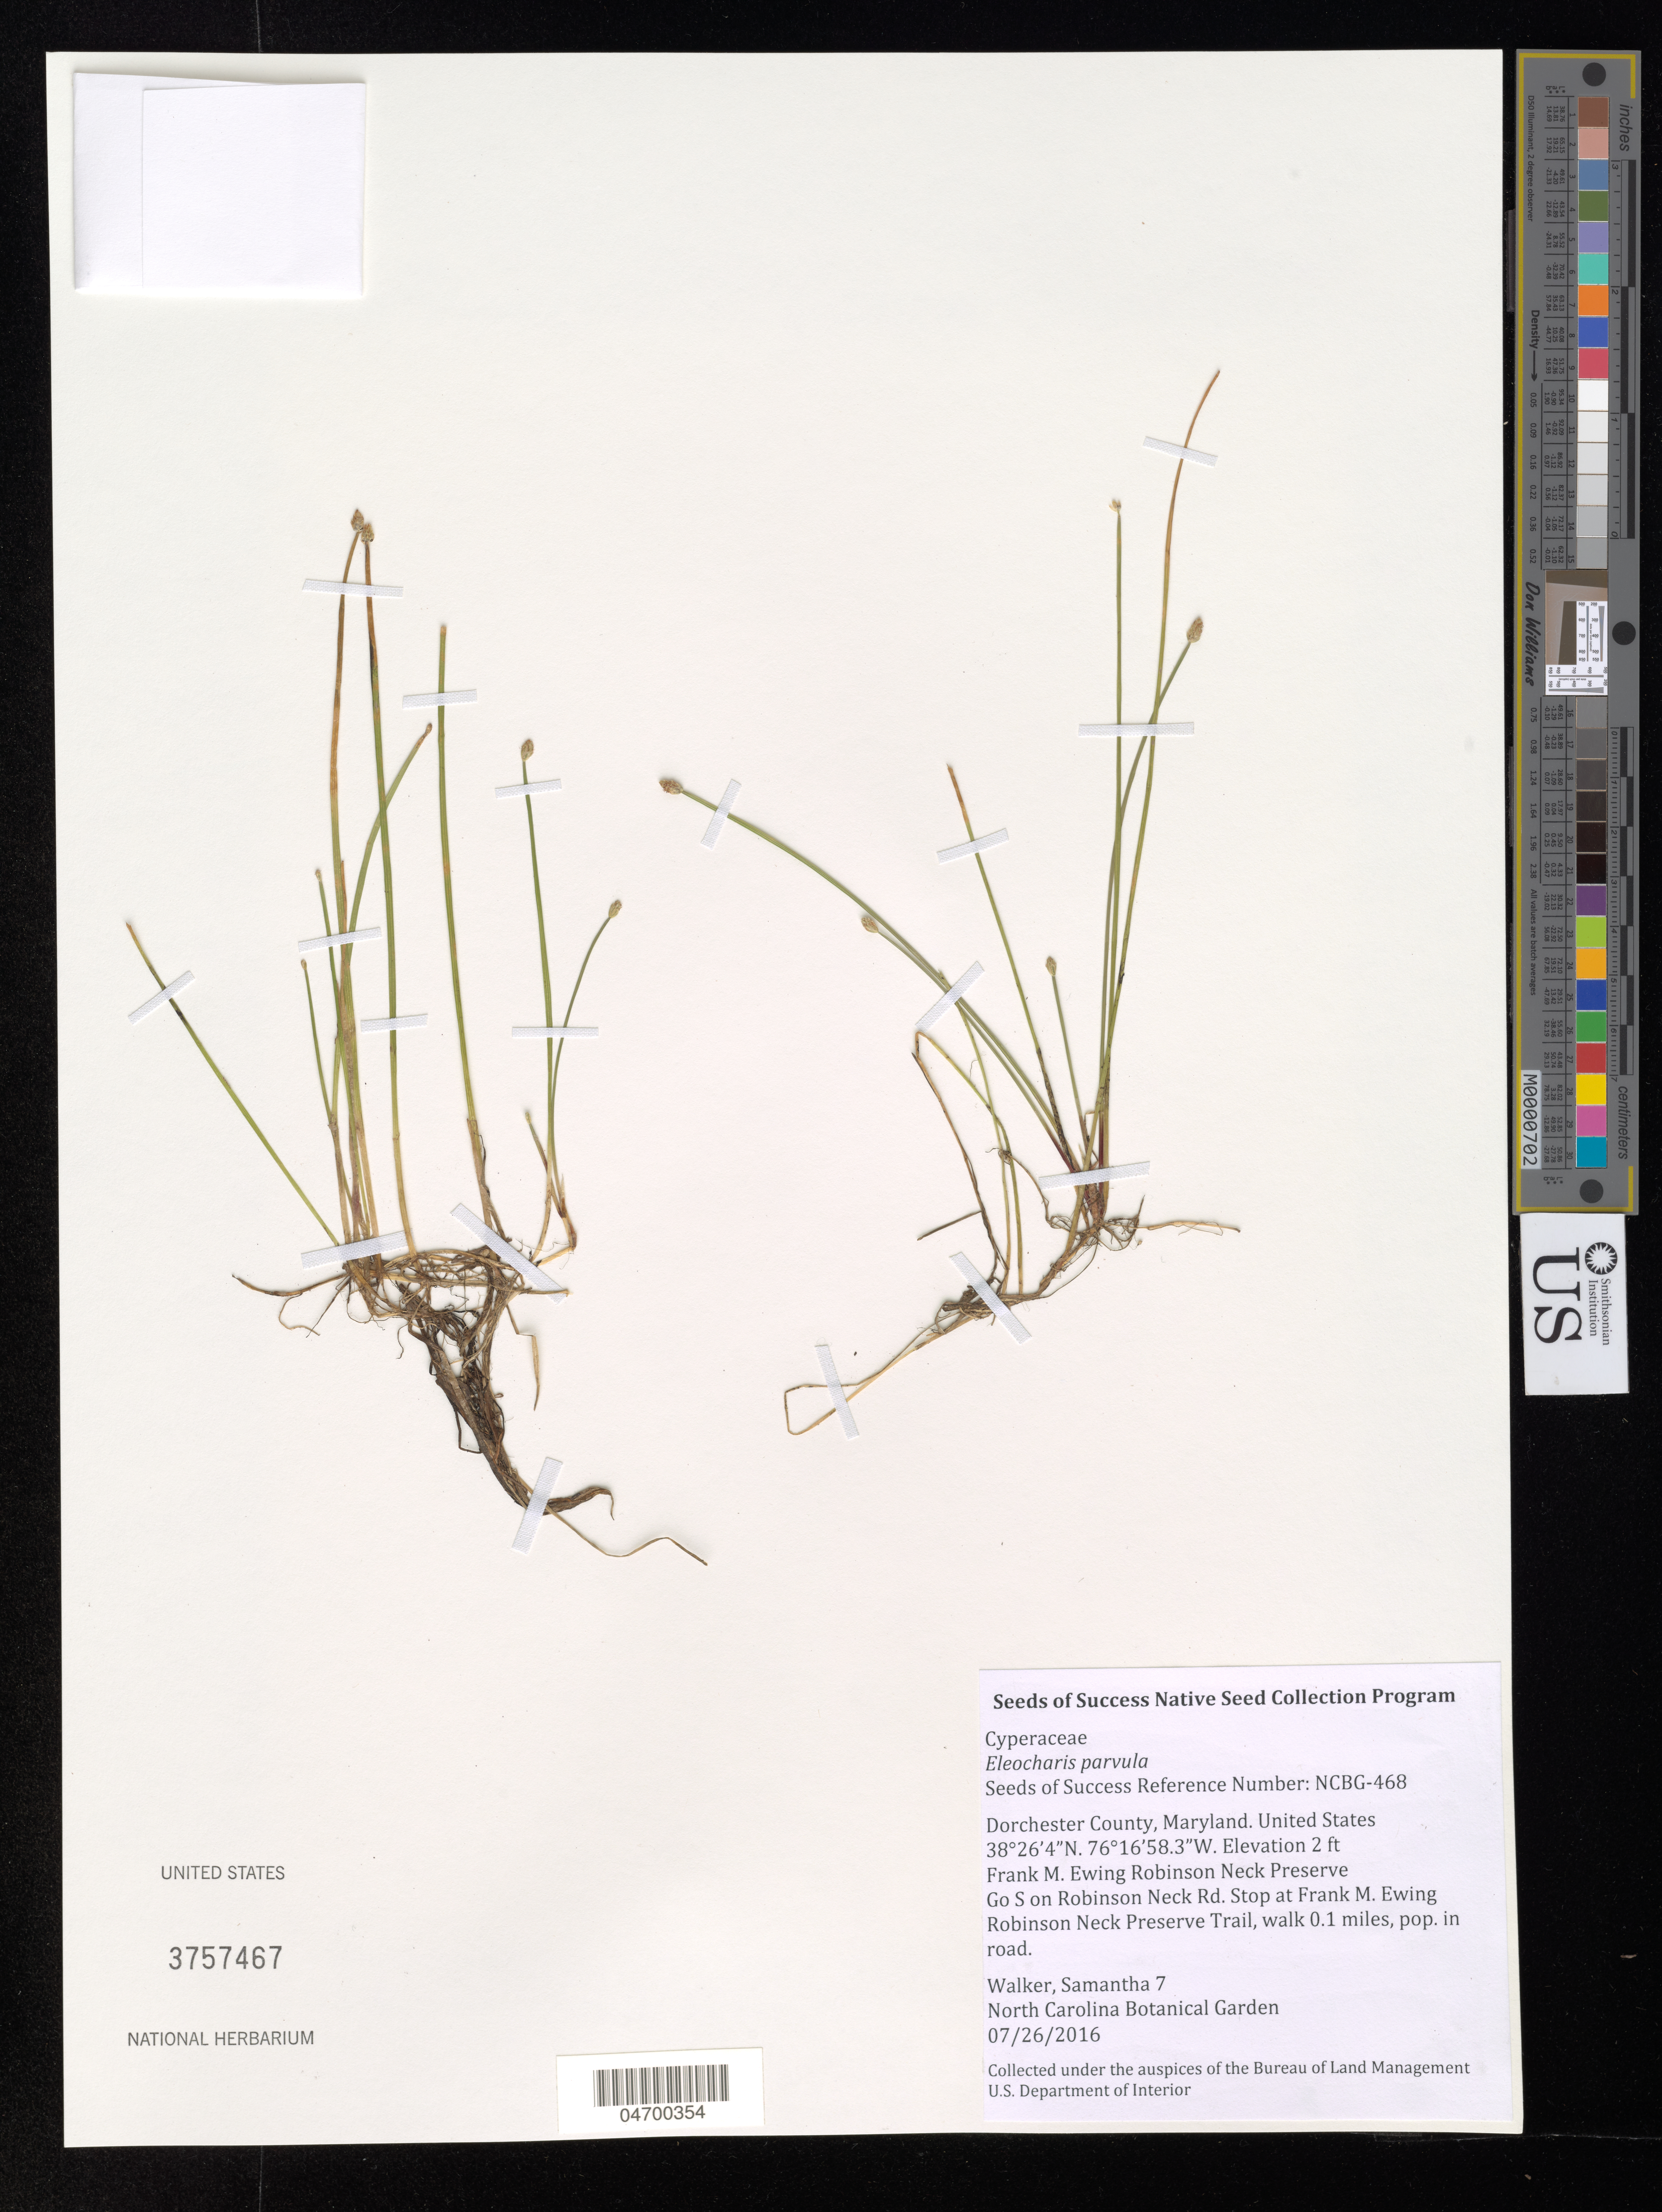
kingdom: Plantae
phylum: Tracheophyta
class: Liliopsida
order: Poales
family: Cyperaceae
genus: Eleocharis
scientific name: Eleocharis parvula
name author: (Roem. & Schult.) Link ex Williams et al.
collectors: S. Walker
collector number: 7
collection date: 2016-07-26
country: United States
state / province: Maryland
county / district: Dorchester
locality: Dorchester County. Frank M. Ewing Robinson Neck Preserve Go S on Robinson Neck Rd. Stop at Frank M. Ewing Robinson Neck Preserve Trail, walk 0.1 miles, pop. in road.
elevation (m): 1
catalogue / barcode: US 3757467